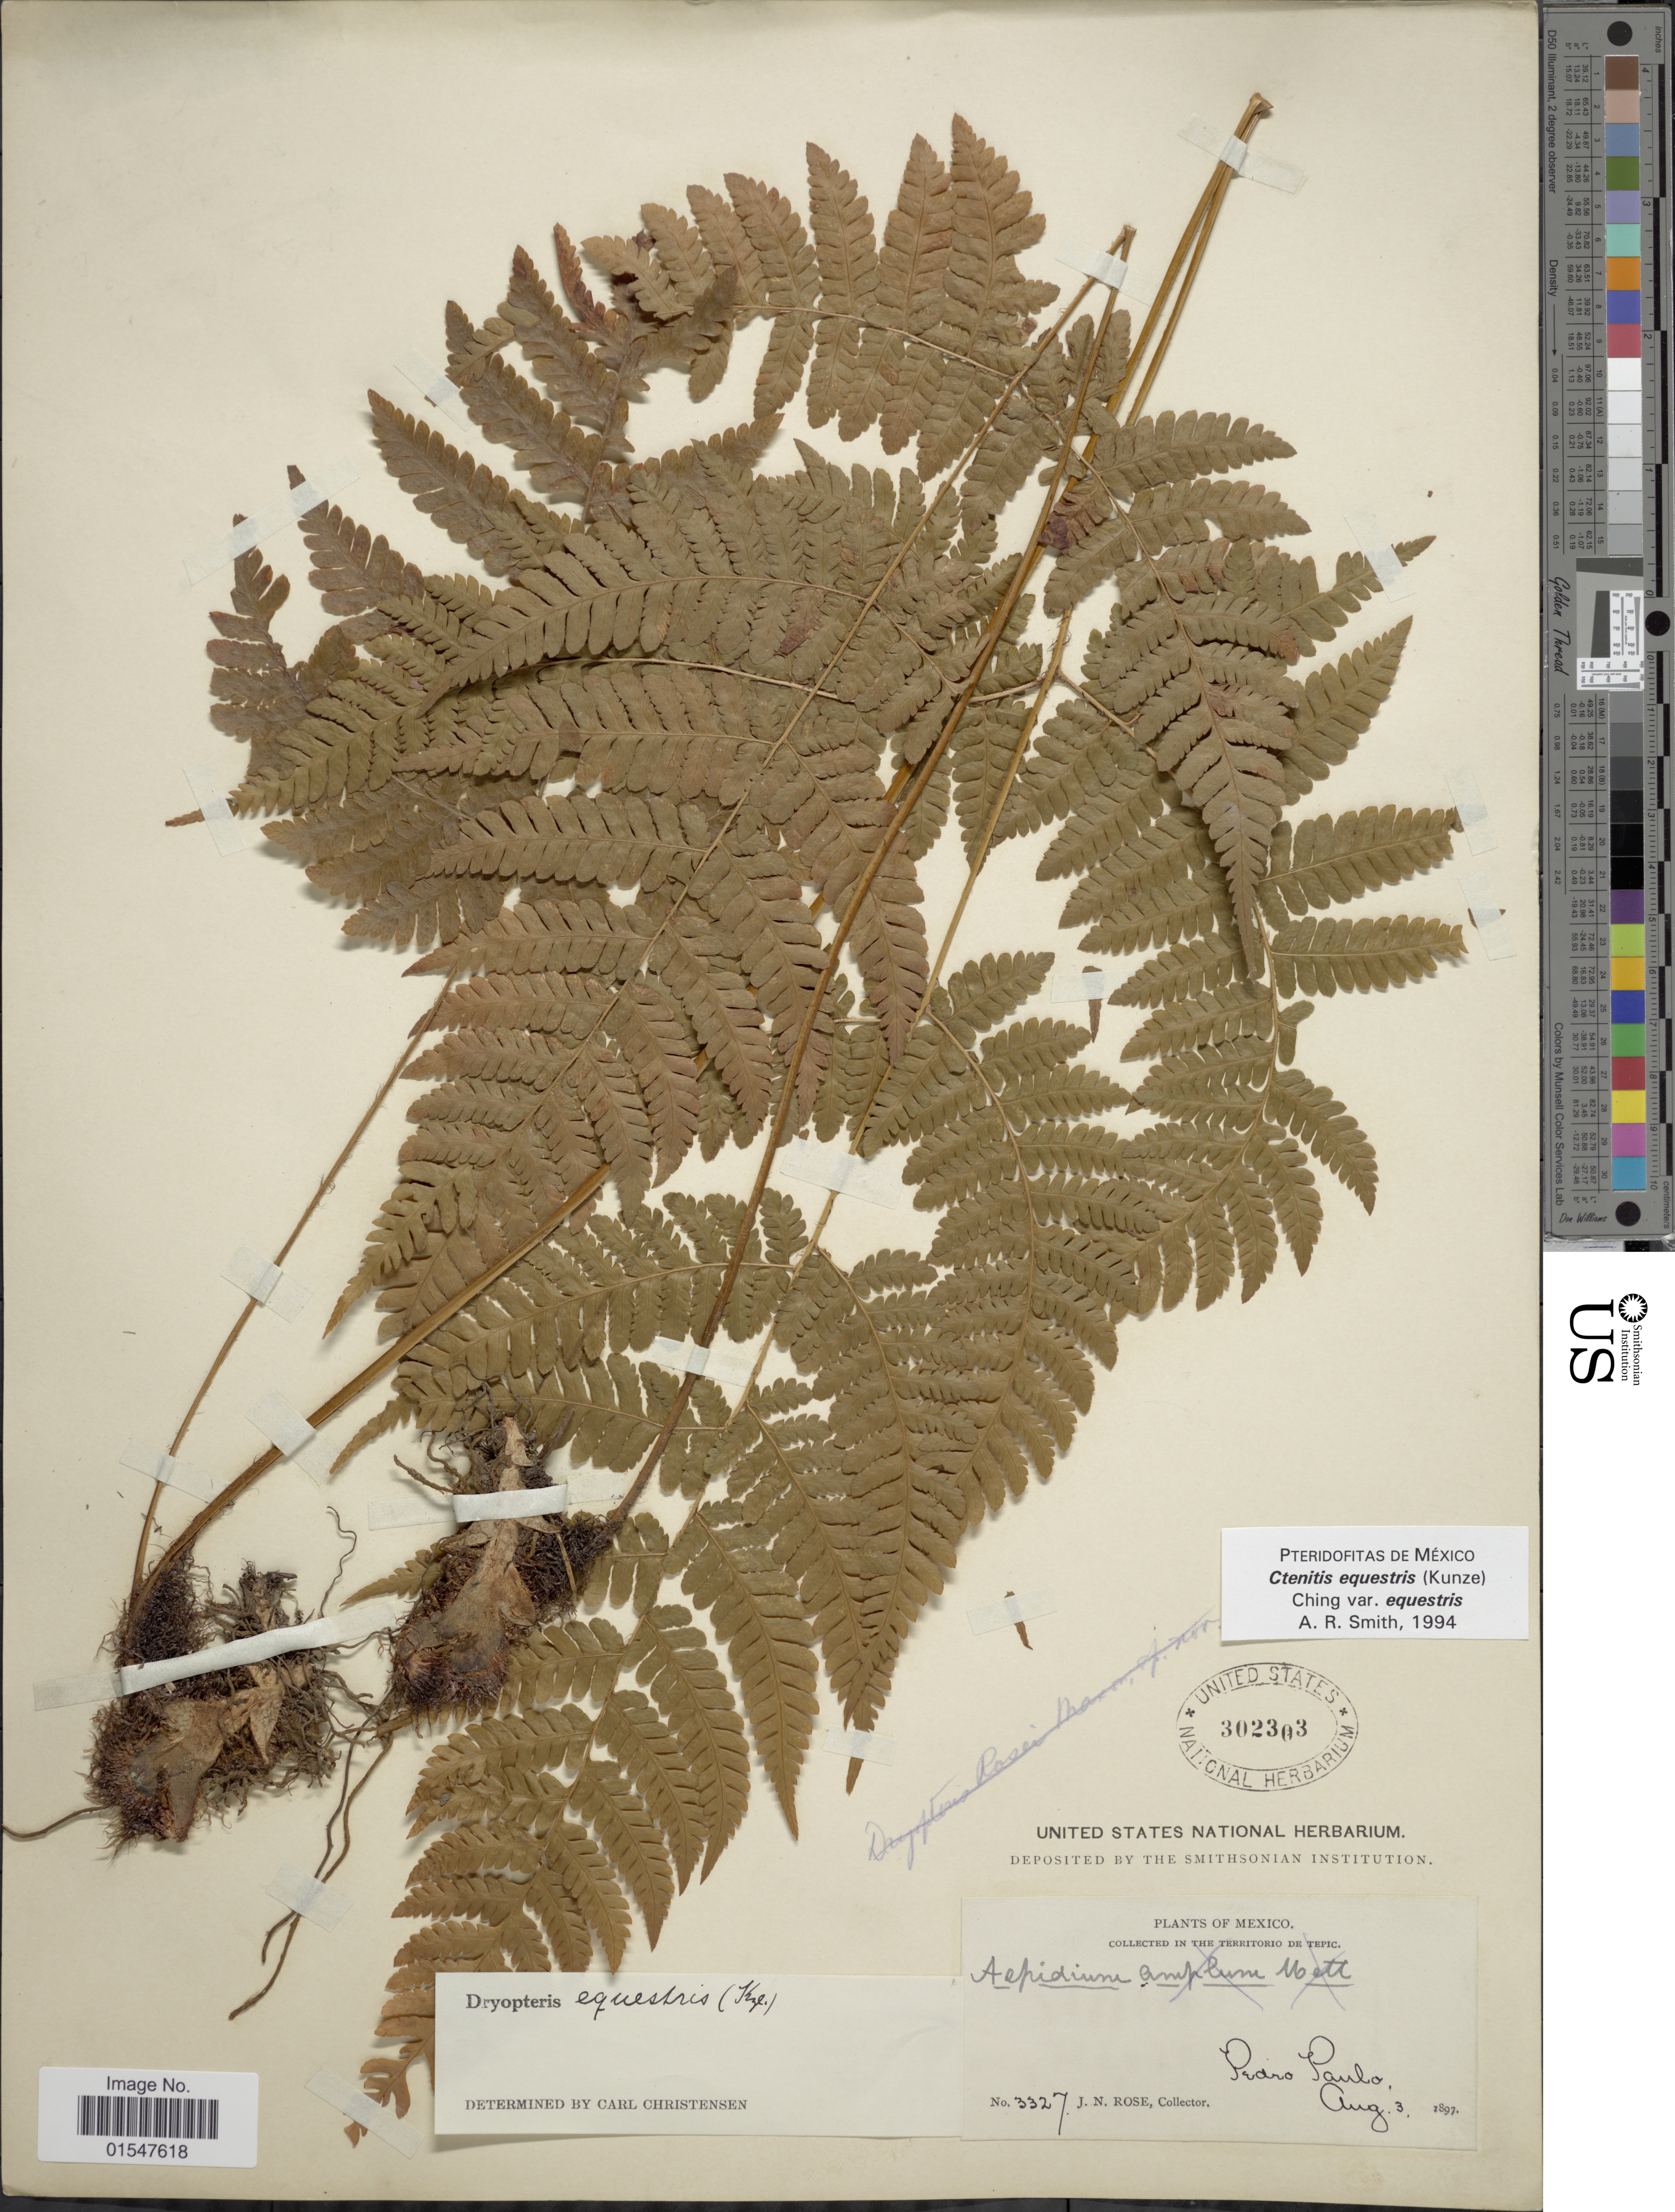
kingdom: Plantae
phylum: Tracheophyta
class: Polypodiopsida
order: Polypodiales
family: Dryopteridaceae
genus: Ctenitis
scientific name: Ctenitis equestris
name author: (Kunze) Ching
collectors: J. N. Rose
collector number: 3327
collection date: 1897-08-03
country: Mexico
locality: Territorio de Tepic. Pedro Paulo.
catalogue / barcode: US 302303